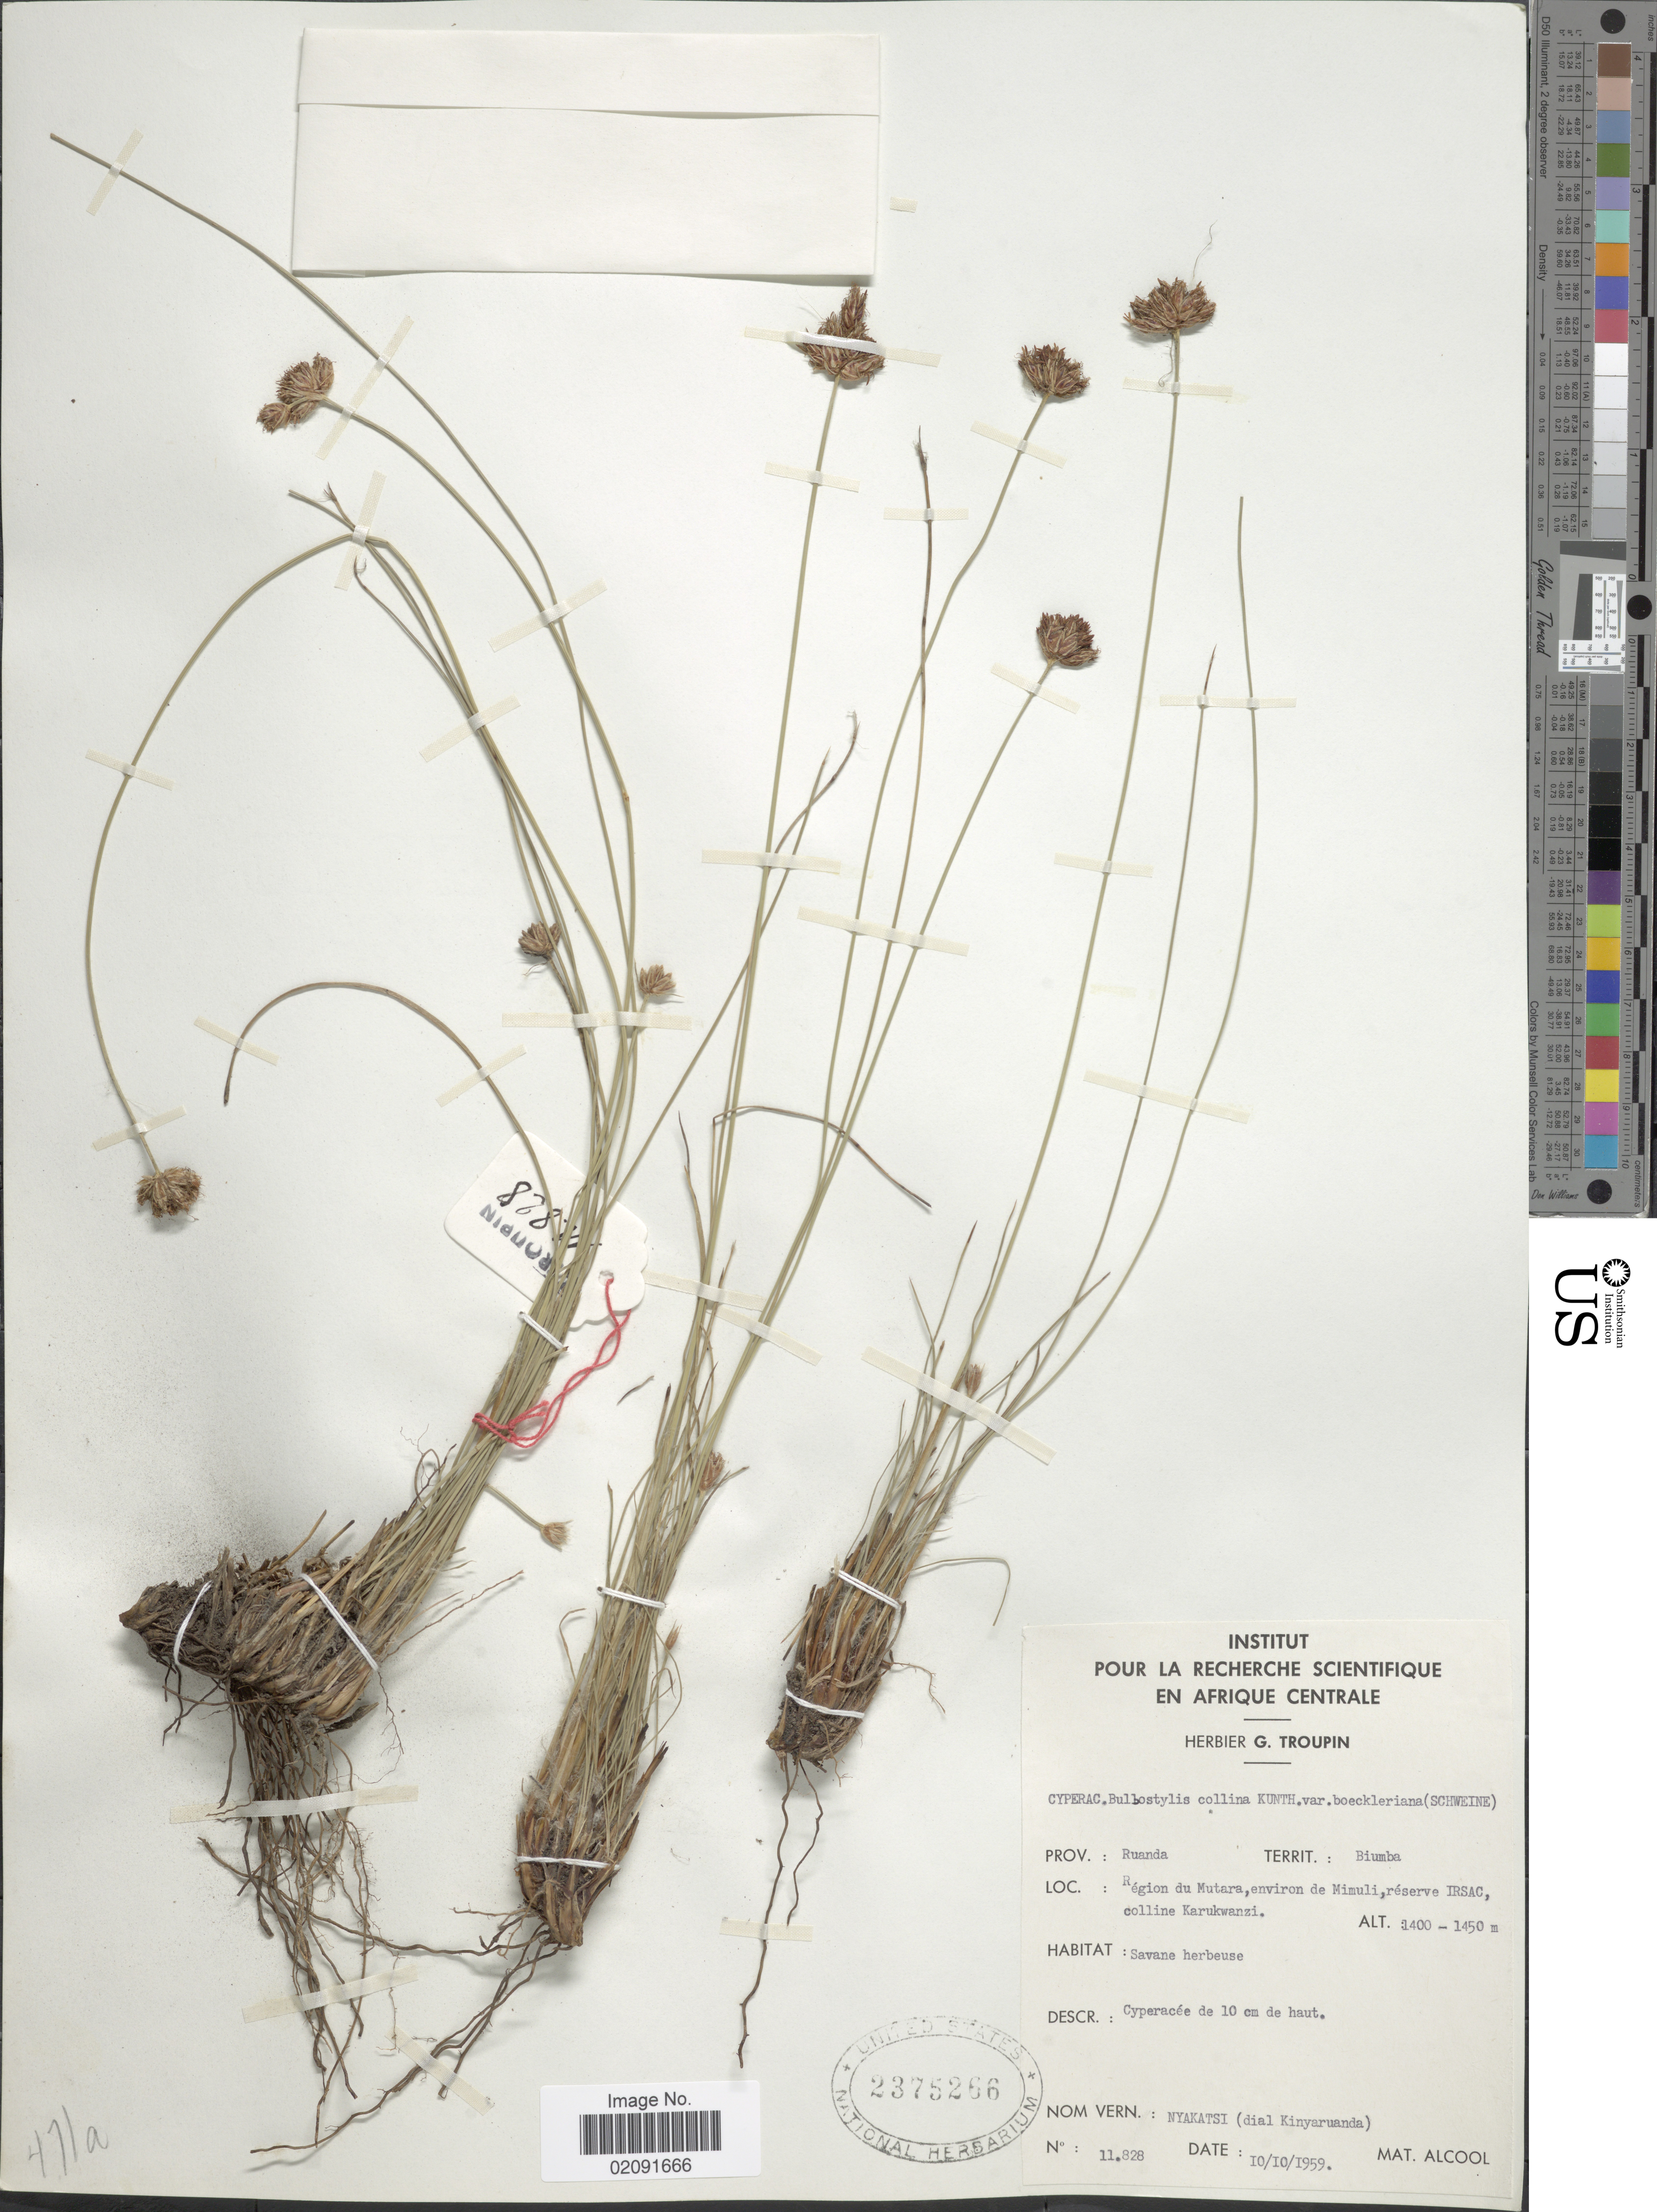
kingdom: Plantae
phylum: Tracheophyta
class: Liliopsida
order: Poales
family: Cyperaceae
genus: Bulbostylis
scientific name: Bulbostylis boeckeleriana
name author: (Schweinf.) Beetle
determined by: Strong, Mark T., (BOT), Smithsonian Institution - National Museum of Natural History (UNITED STATES)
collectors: M. Alcool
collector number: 11828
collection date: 1959-10-10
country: Rwanda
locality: Prov.: Ruanda Territ.: Biumba. Région du Mutara, environ de Mimuli, réserve IRSAC colline Karukwanzi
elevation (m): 1450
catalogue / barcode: US 2375266